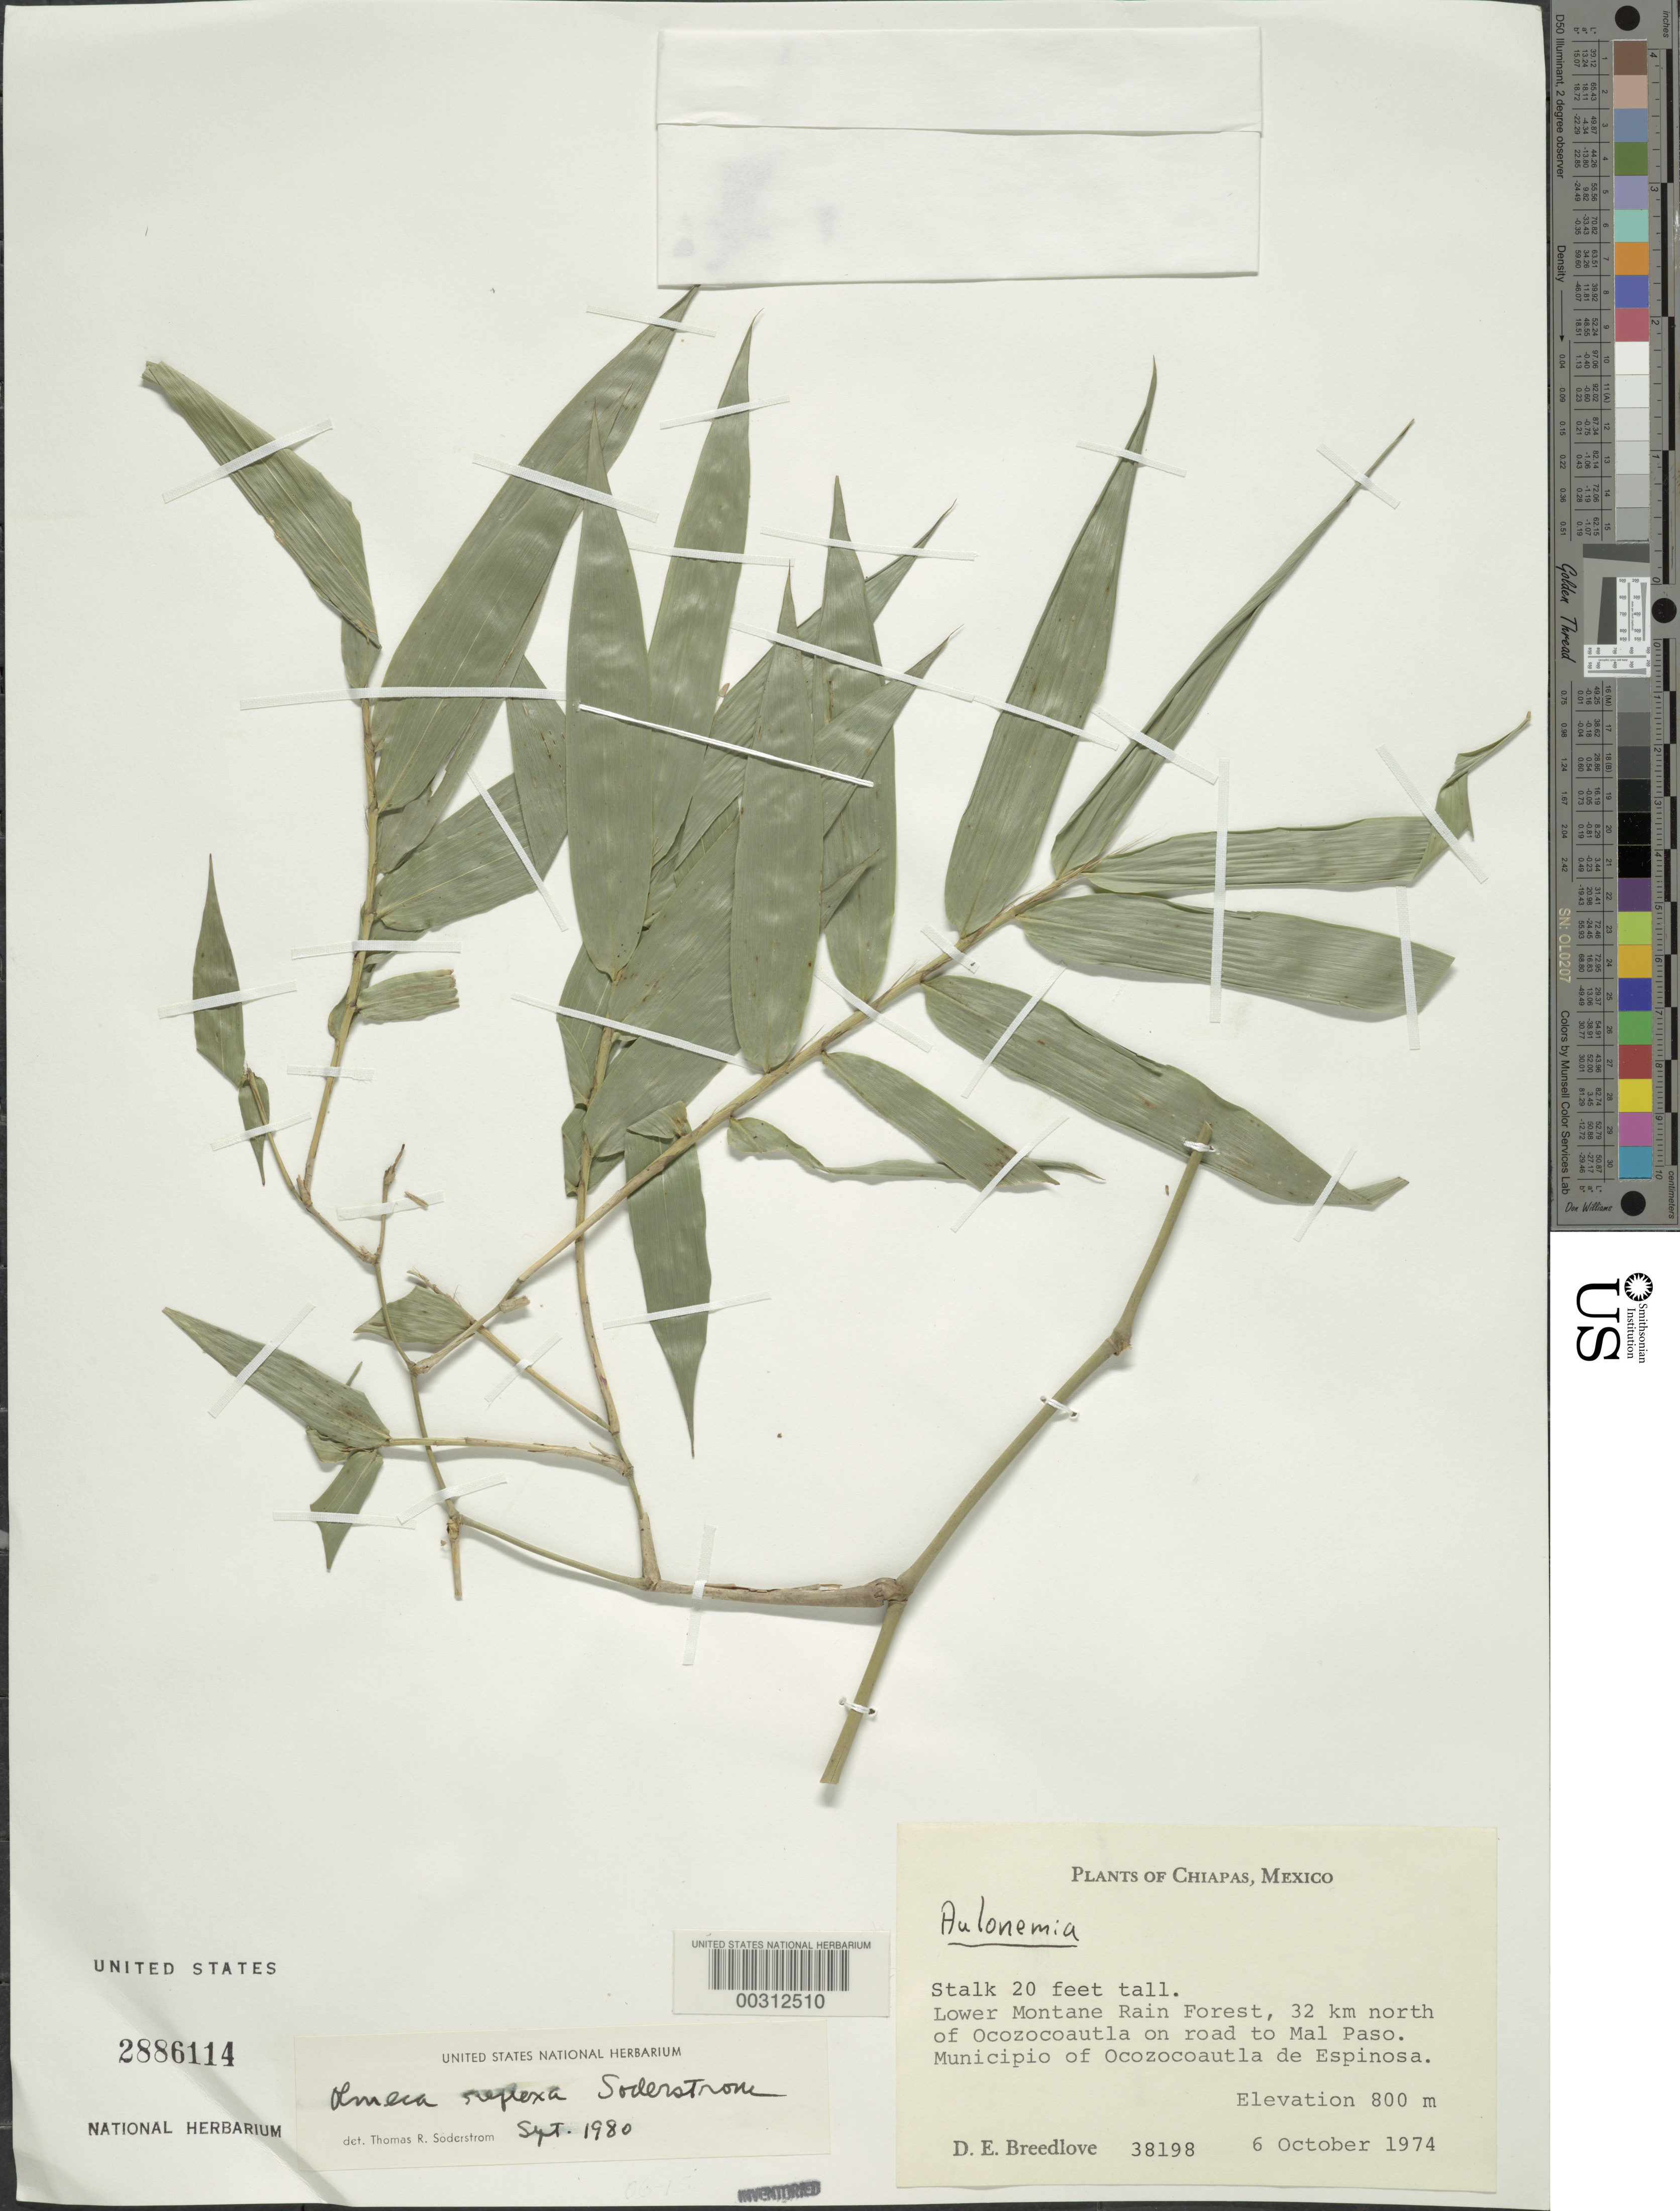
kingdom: Plantae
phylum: Tracheophyta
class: Liliopsida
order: Poales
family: Poaceae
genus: Olmeca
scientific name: Olmeca reflexa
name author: Soderstr.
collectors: D. E. Breedlove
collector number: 38198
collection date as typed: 06 Oct 1974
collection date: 1974-10-06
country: Mexico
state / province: Chiapas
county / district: Ocozocoautla de Espinosa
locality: Ocozocoautla, Mal Paso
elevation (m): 800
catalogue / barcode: US 2886114